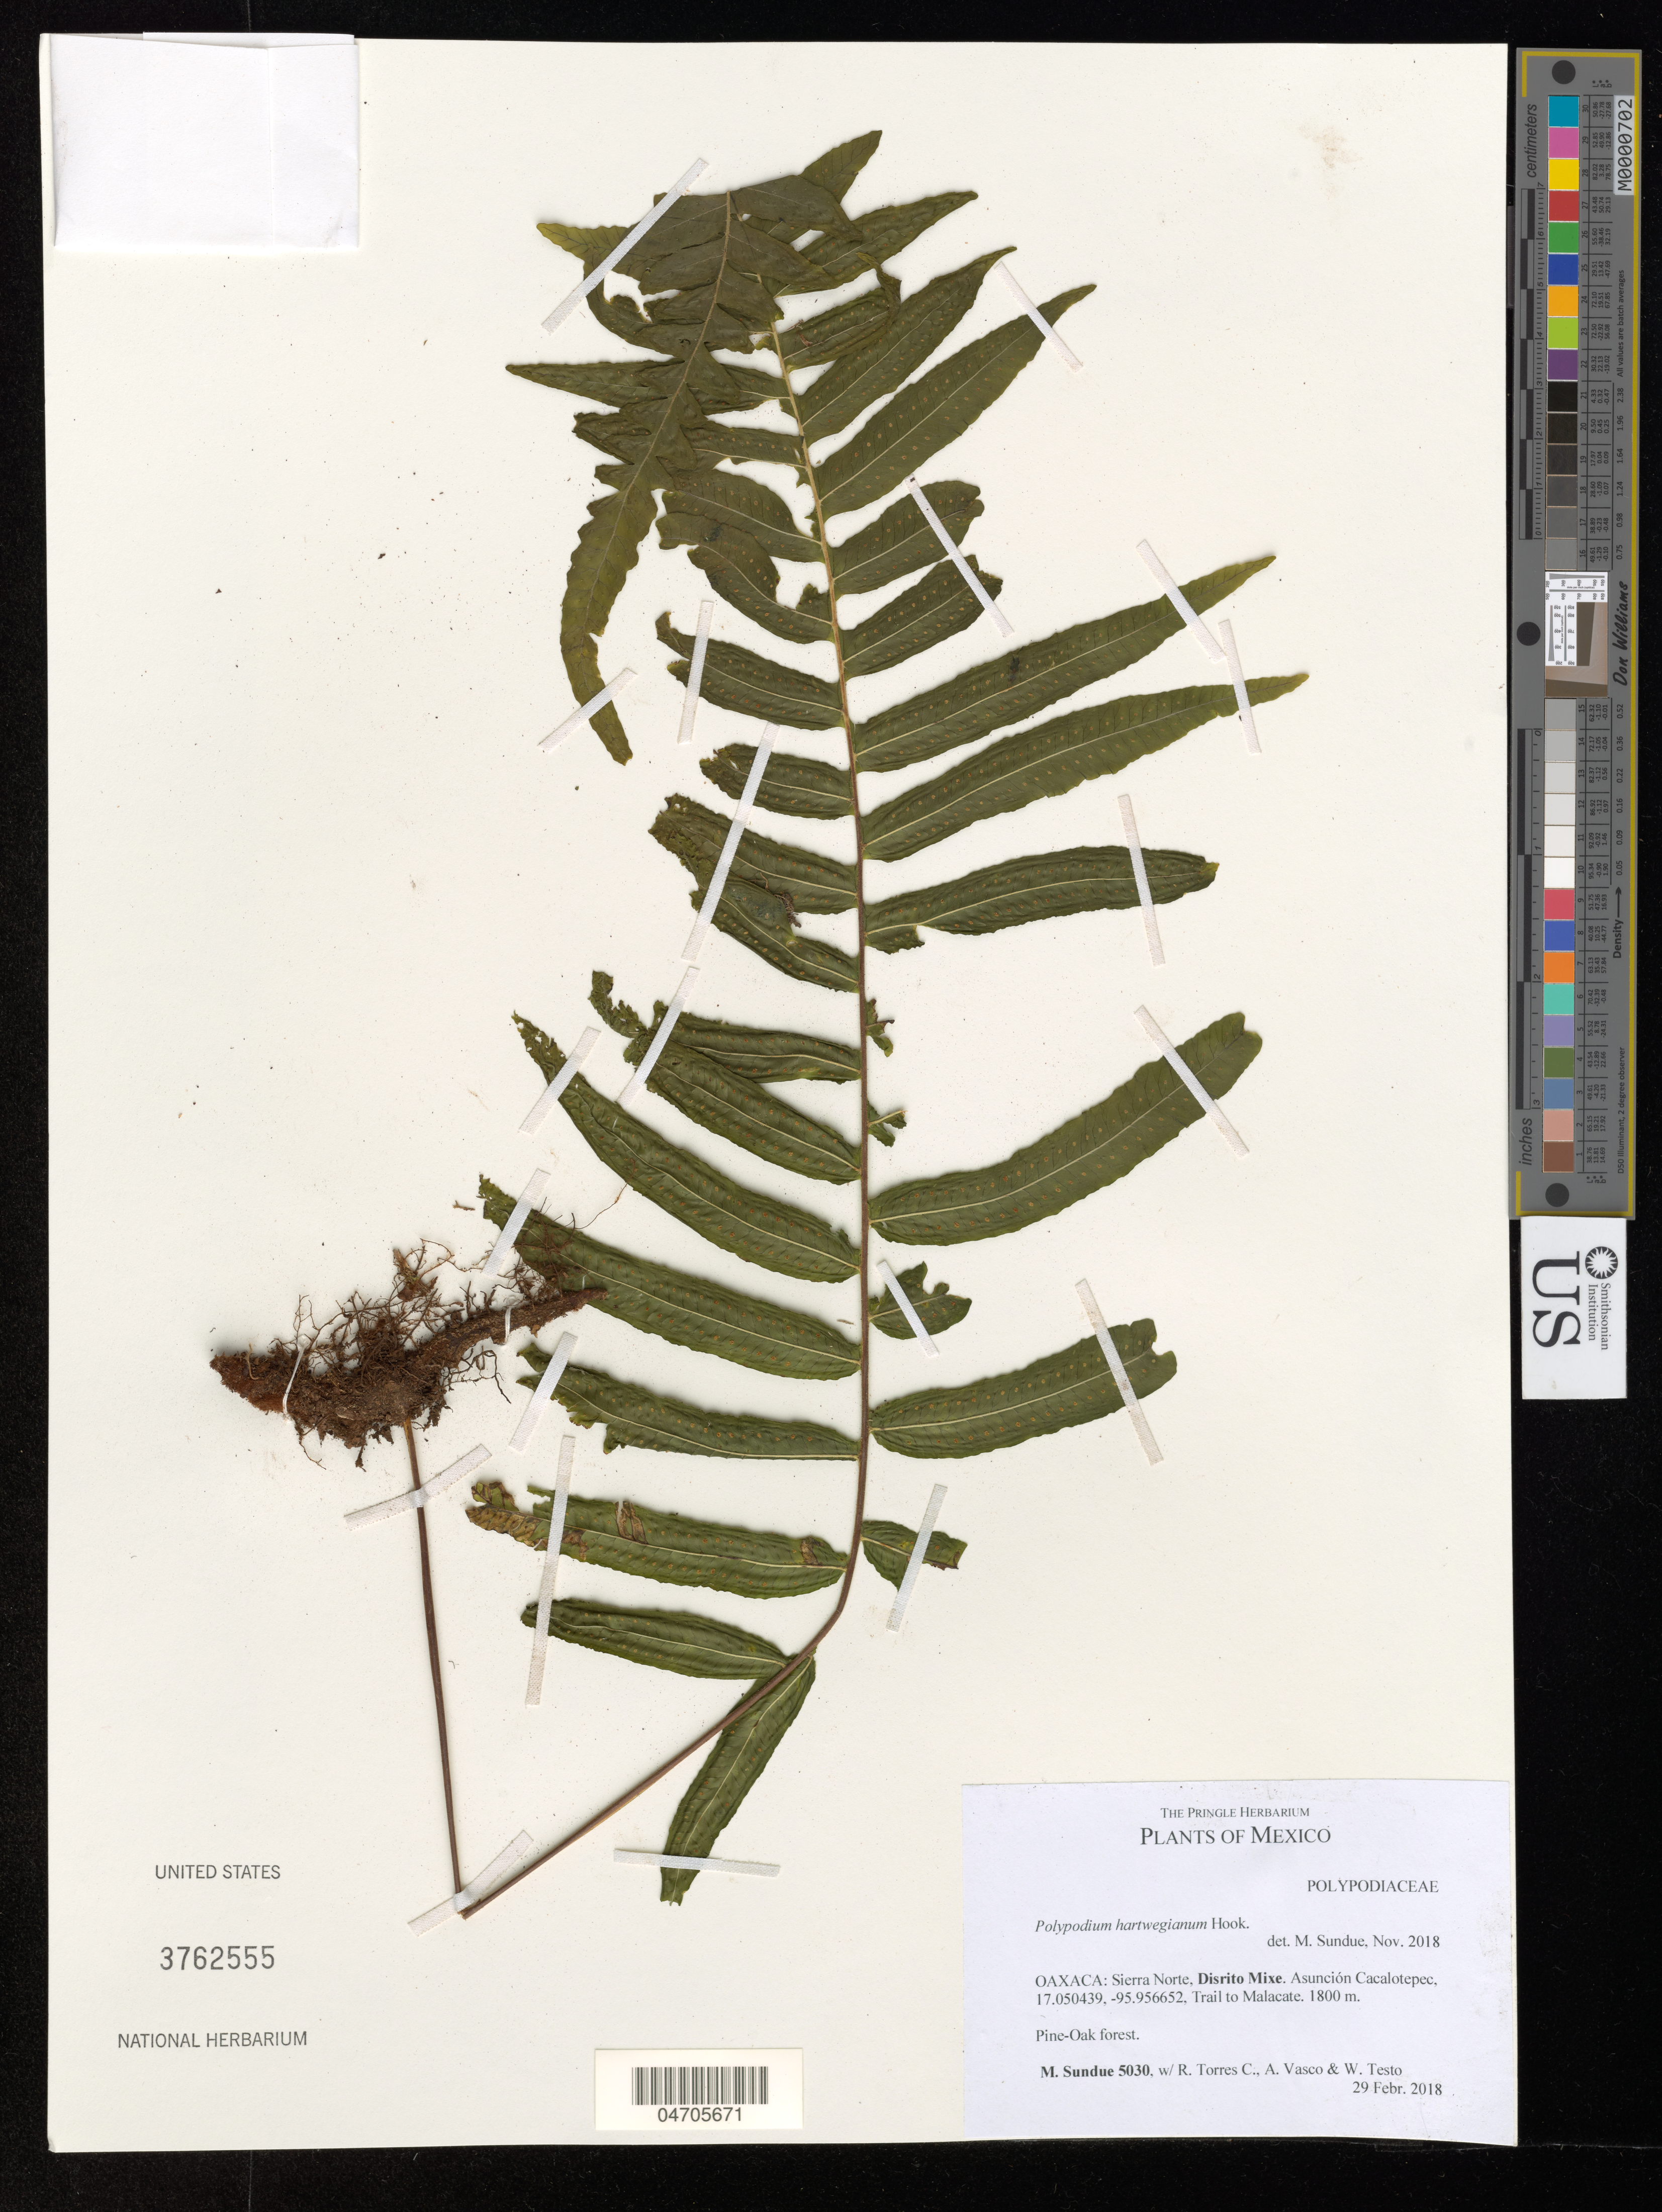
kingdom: Plantae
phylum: Tracheophyta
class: Polypodiopsida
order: Polypodiales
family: Polypodiaceae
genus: Polypodium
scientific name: Polypodium hartwegianum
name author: Hook.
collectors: M. Sundue, R. Torres C., A. Vasco & W. Testo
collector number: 5030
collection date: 2018-02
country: Mexico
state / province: Oaxaca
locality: Sierra Norte, Distrito Mixe. Asunción Cacalotepec, 17.050439, -95.956652, Trail to Malacate.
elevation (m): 1800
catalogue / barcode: US 3762555